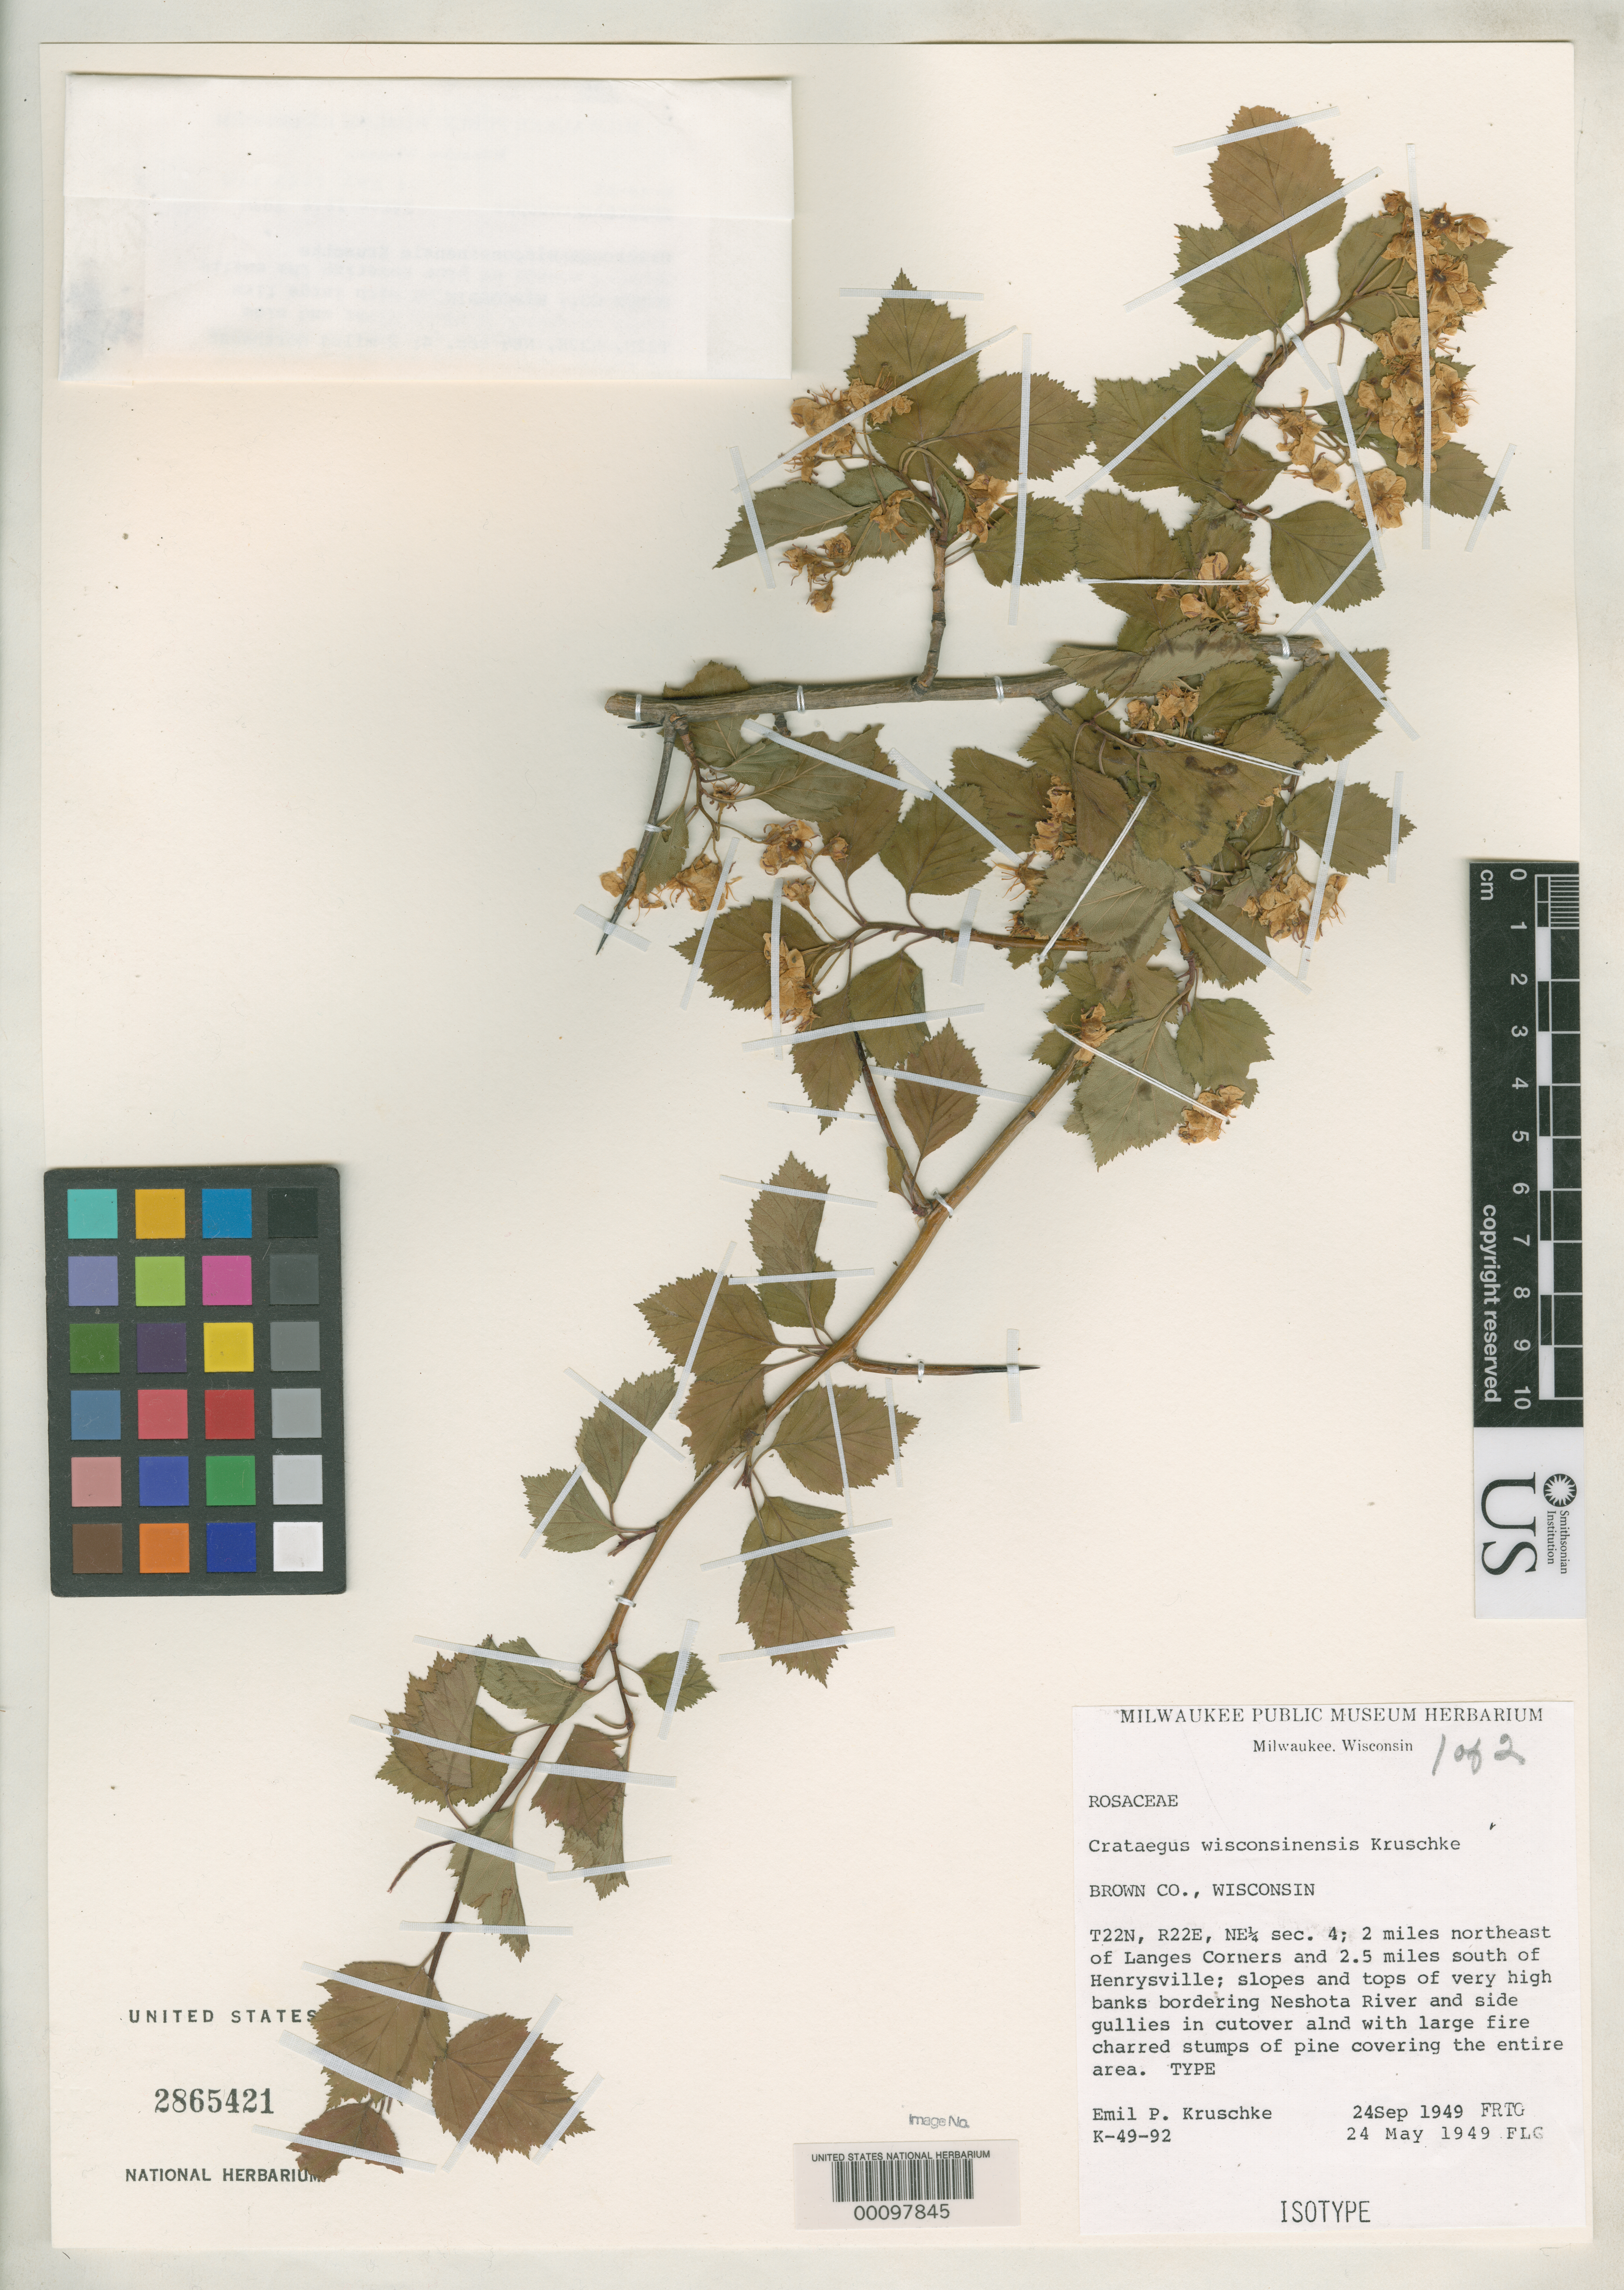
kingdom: Plantae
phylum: Tracheophyta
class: Magnoliopsida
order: Rosales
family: Rosaceae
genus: Crataegus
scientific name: Crataegus wisconsinensis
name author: Kruschke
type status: Isotype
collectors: E. Kruschke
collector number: K-49-92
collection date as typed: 24 May 1949 and 24 Sep 1949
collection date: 1949-05-24,1949-09-24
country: United States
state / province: Wisconsin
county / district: Brown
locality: NE of Langes Corners on West Twin (Neshota) River.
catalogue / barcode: US 2865421